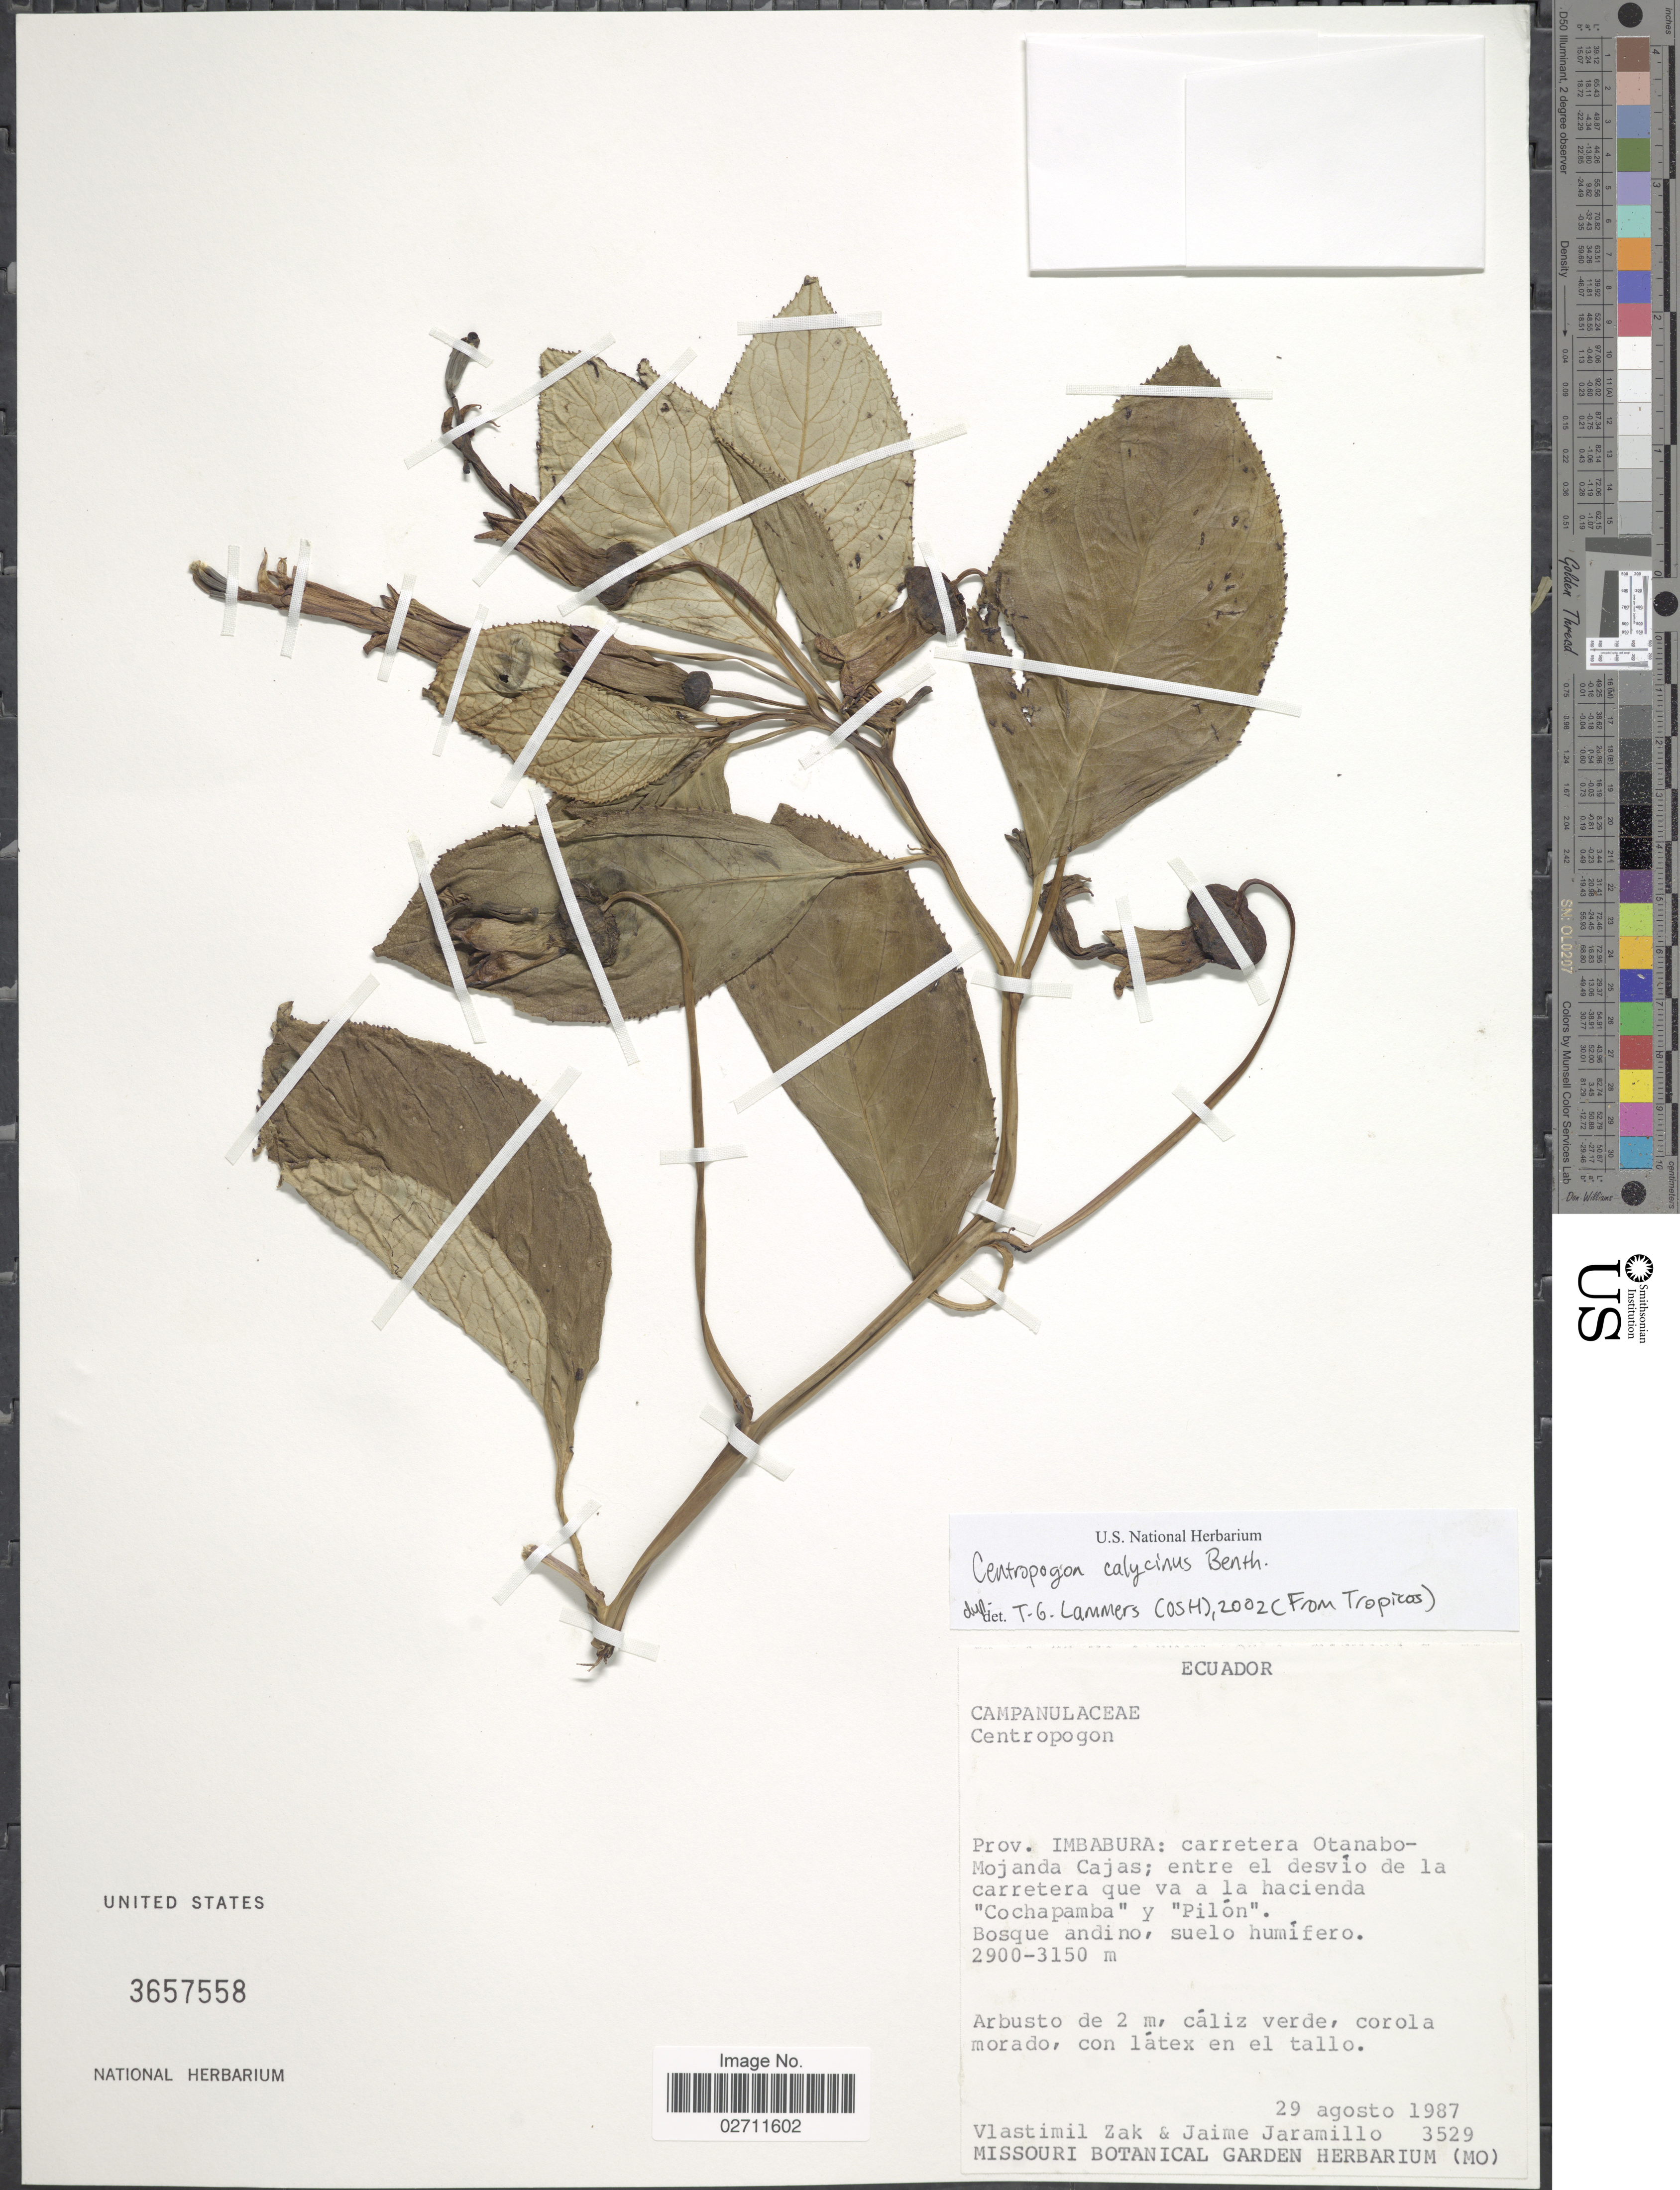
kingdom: Plantae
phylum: Tracheophyta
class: Magnoliopsida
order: Asterales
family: Campanulaceae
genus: Centropogon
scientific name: Centropogon calycinus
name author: Benth.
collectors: V. Zak & J. Jaramillo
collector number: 3529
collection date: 1987-08-29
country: Ecuador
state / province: Imbabura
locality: Carretera Otanabo-Mojanda Cajas, entre el desvio de la carretera que va a la hacienda "Cochapamba" y "Pilon"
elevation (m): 2900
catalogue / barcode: US 3657558